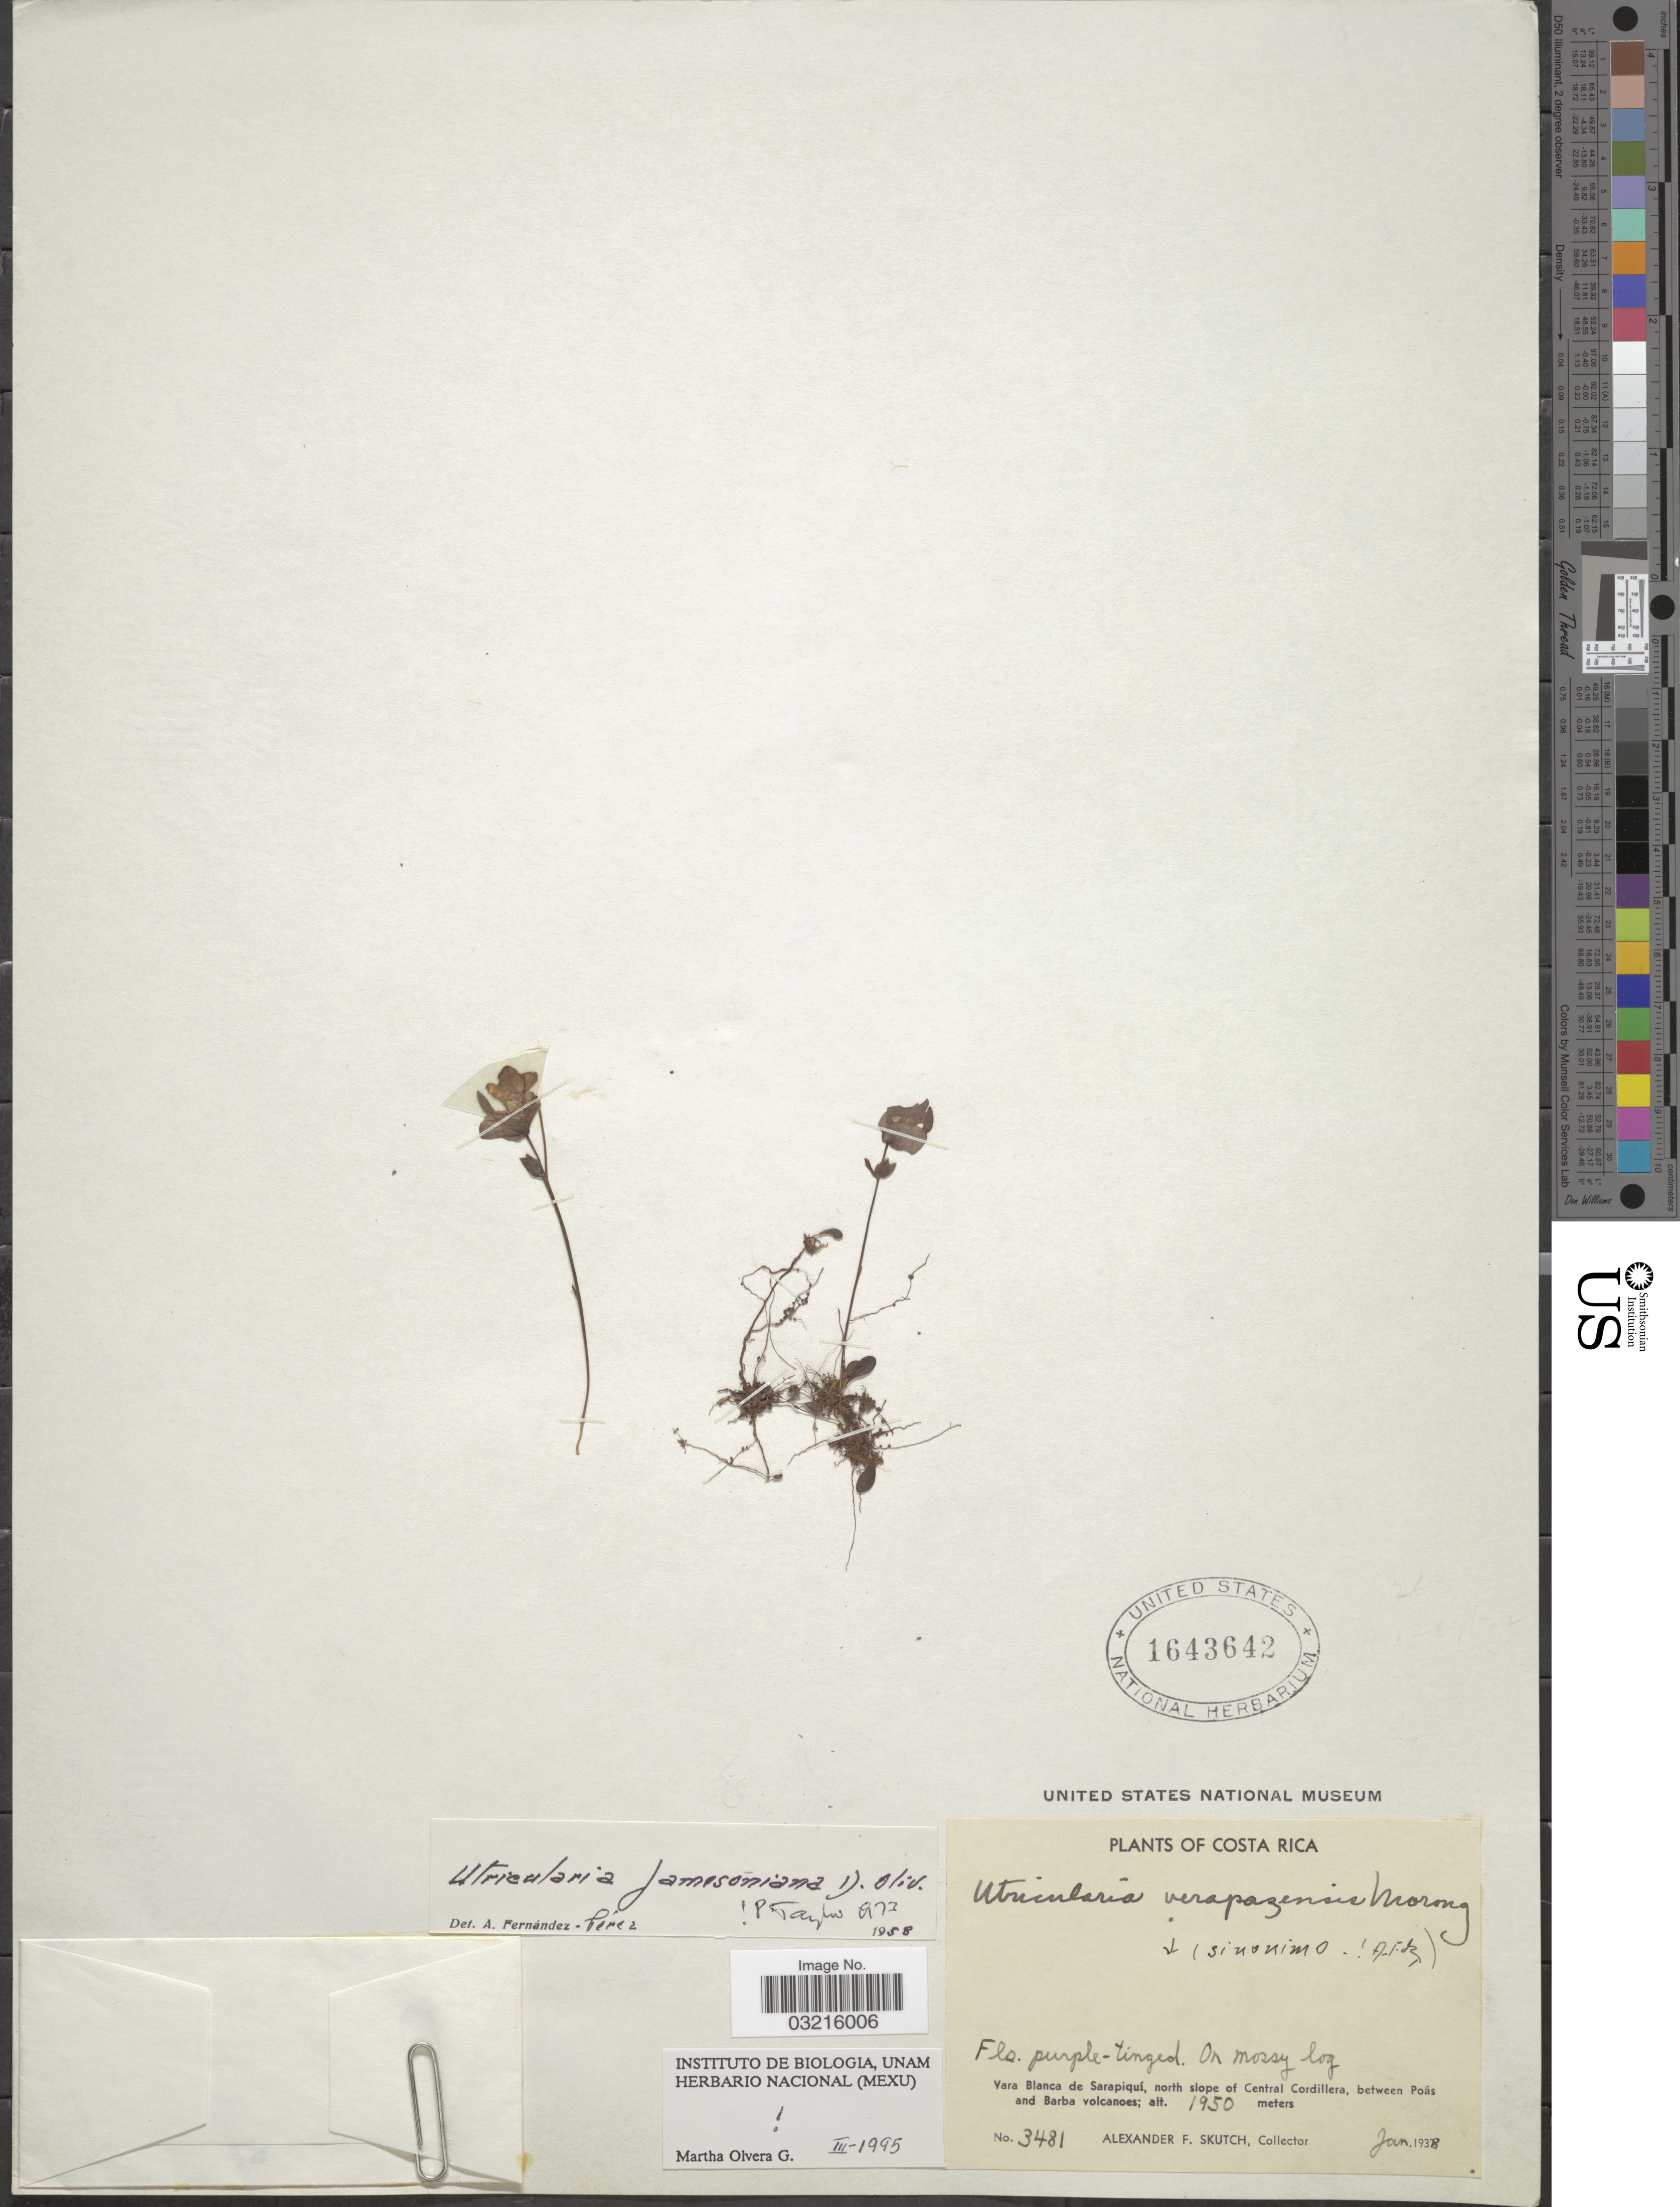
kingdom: Plantae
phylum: Tracheophyta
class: Magnoliopsida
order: Lamiales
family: Lentibulariaceae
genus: Utricularia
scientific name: Utricularia jamesoniana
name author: Oliv.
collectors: A. F. Skutch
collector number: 3481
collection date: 1938-01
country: Costa Rica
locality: Vara Blanca de Sarapiquí, north slope of Central Cordillera, between Poás and Barba volcanoes.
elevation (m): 1950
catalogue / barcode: US 1643642